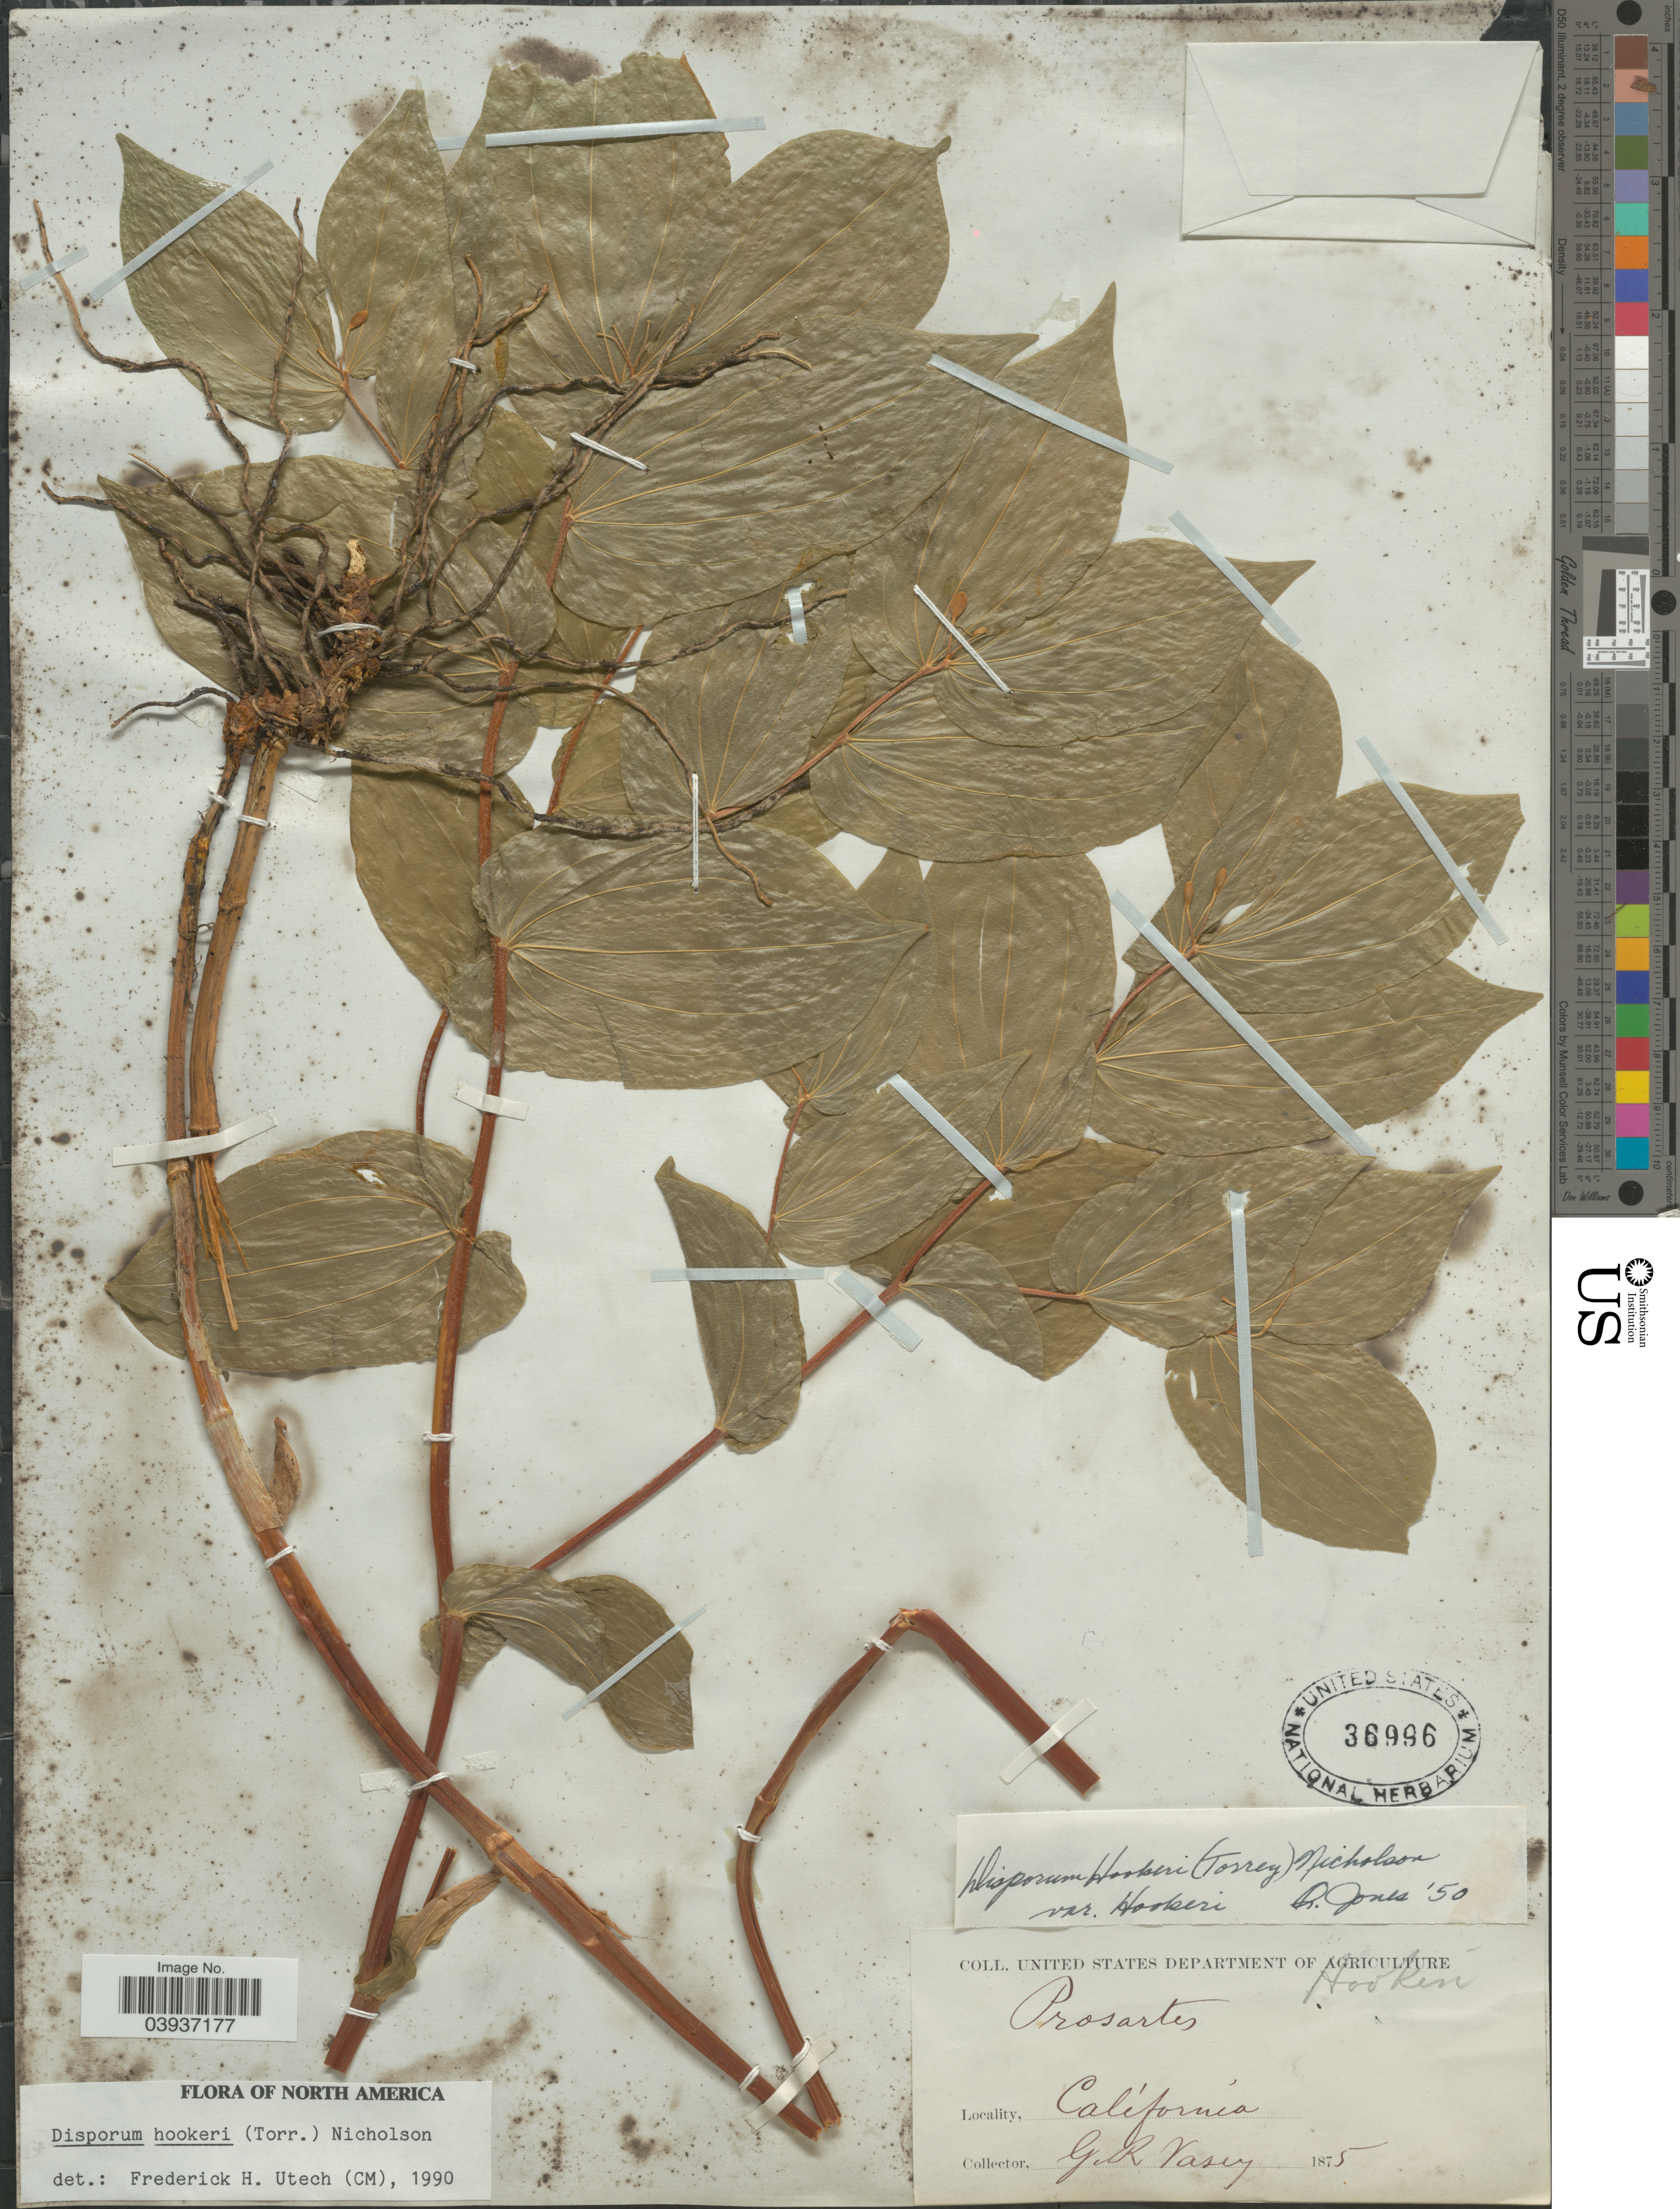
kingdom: Plantae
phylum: Tracheophyta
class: Liliopsida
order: Liliales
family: Colchicaceae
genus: Disporum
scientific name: Disporum hookeri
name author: (Torr.) G. Nicholson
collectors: G. R. Vasey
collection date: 1875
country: United States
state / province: California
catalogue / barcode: US 36996